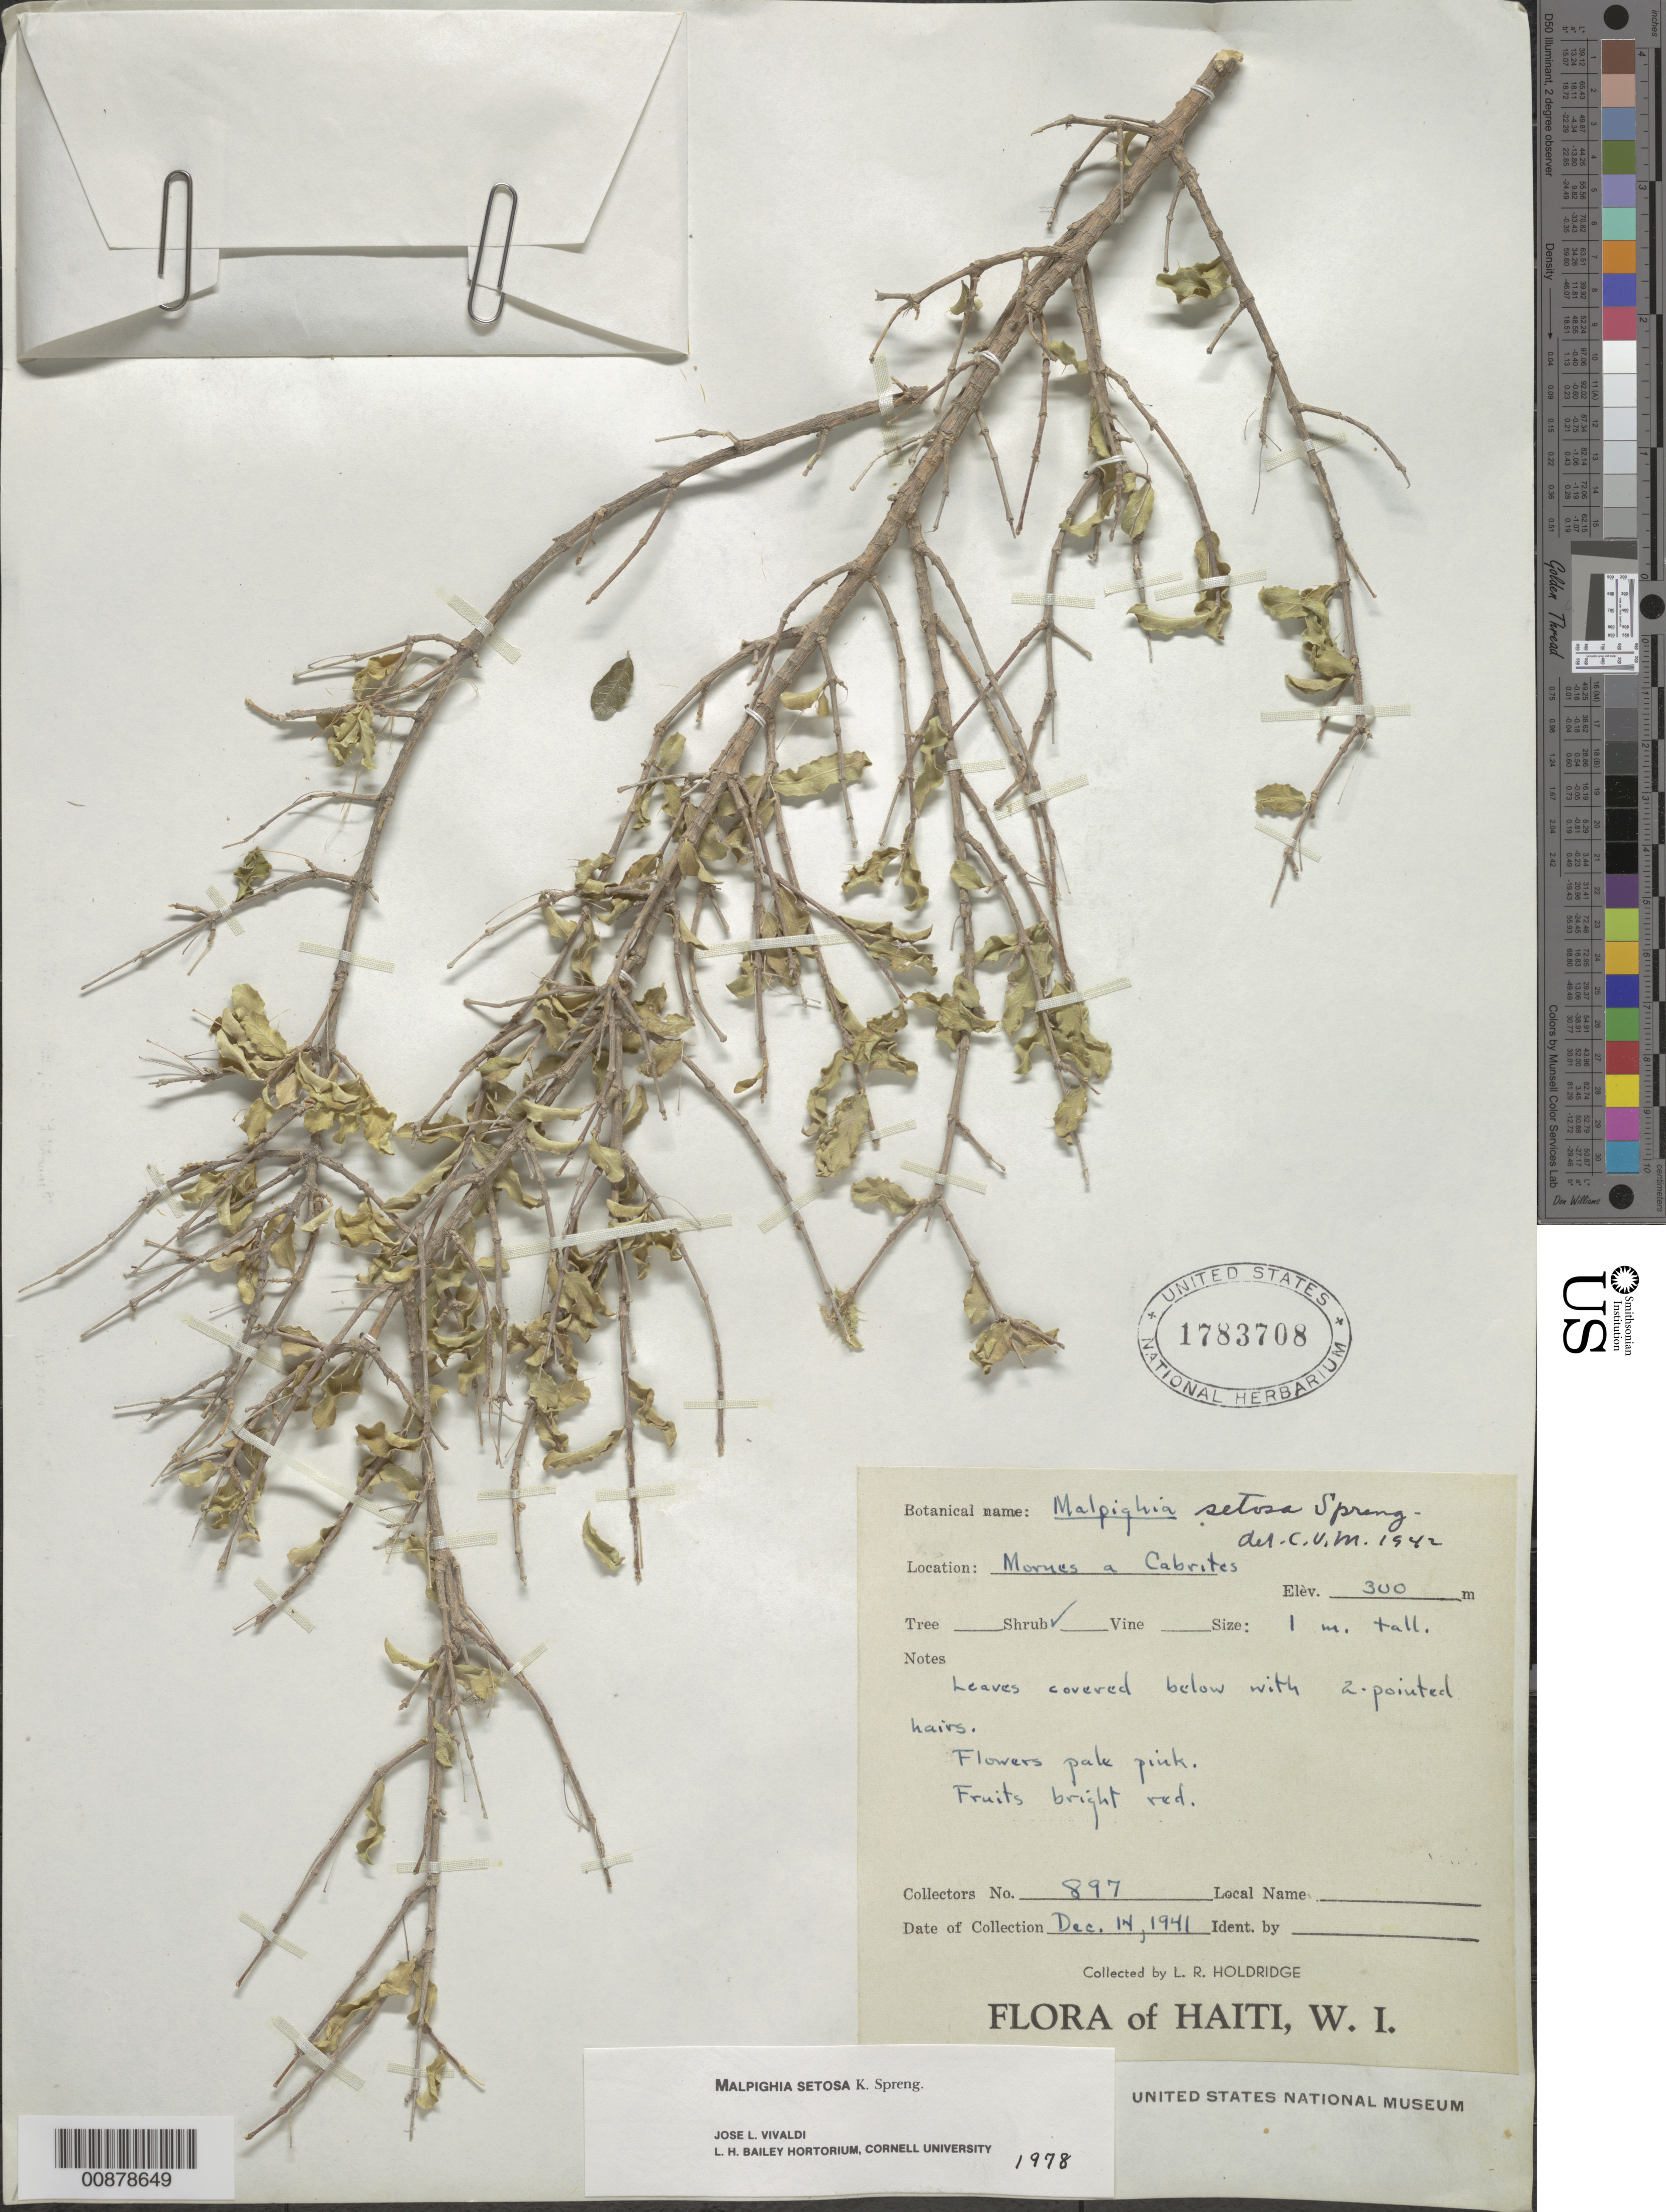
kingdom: Plantae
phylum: Tracheophyta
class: Magnoliopsida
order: Malpighiales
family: Malpighiaceae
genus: Malpighia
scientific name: Malpighia setosa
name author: Spreng.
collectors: L. Holdridge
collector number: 897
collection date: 1941-12-14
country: Haiti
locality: Mornes a Cabrites.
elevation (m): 300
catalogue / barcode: US 1783708